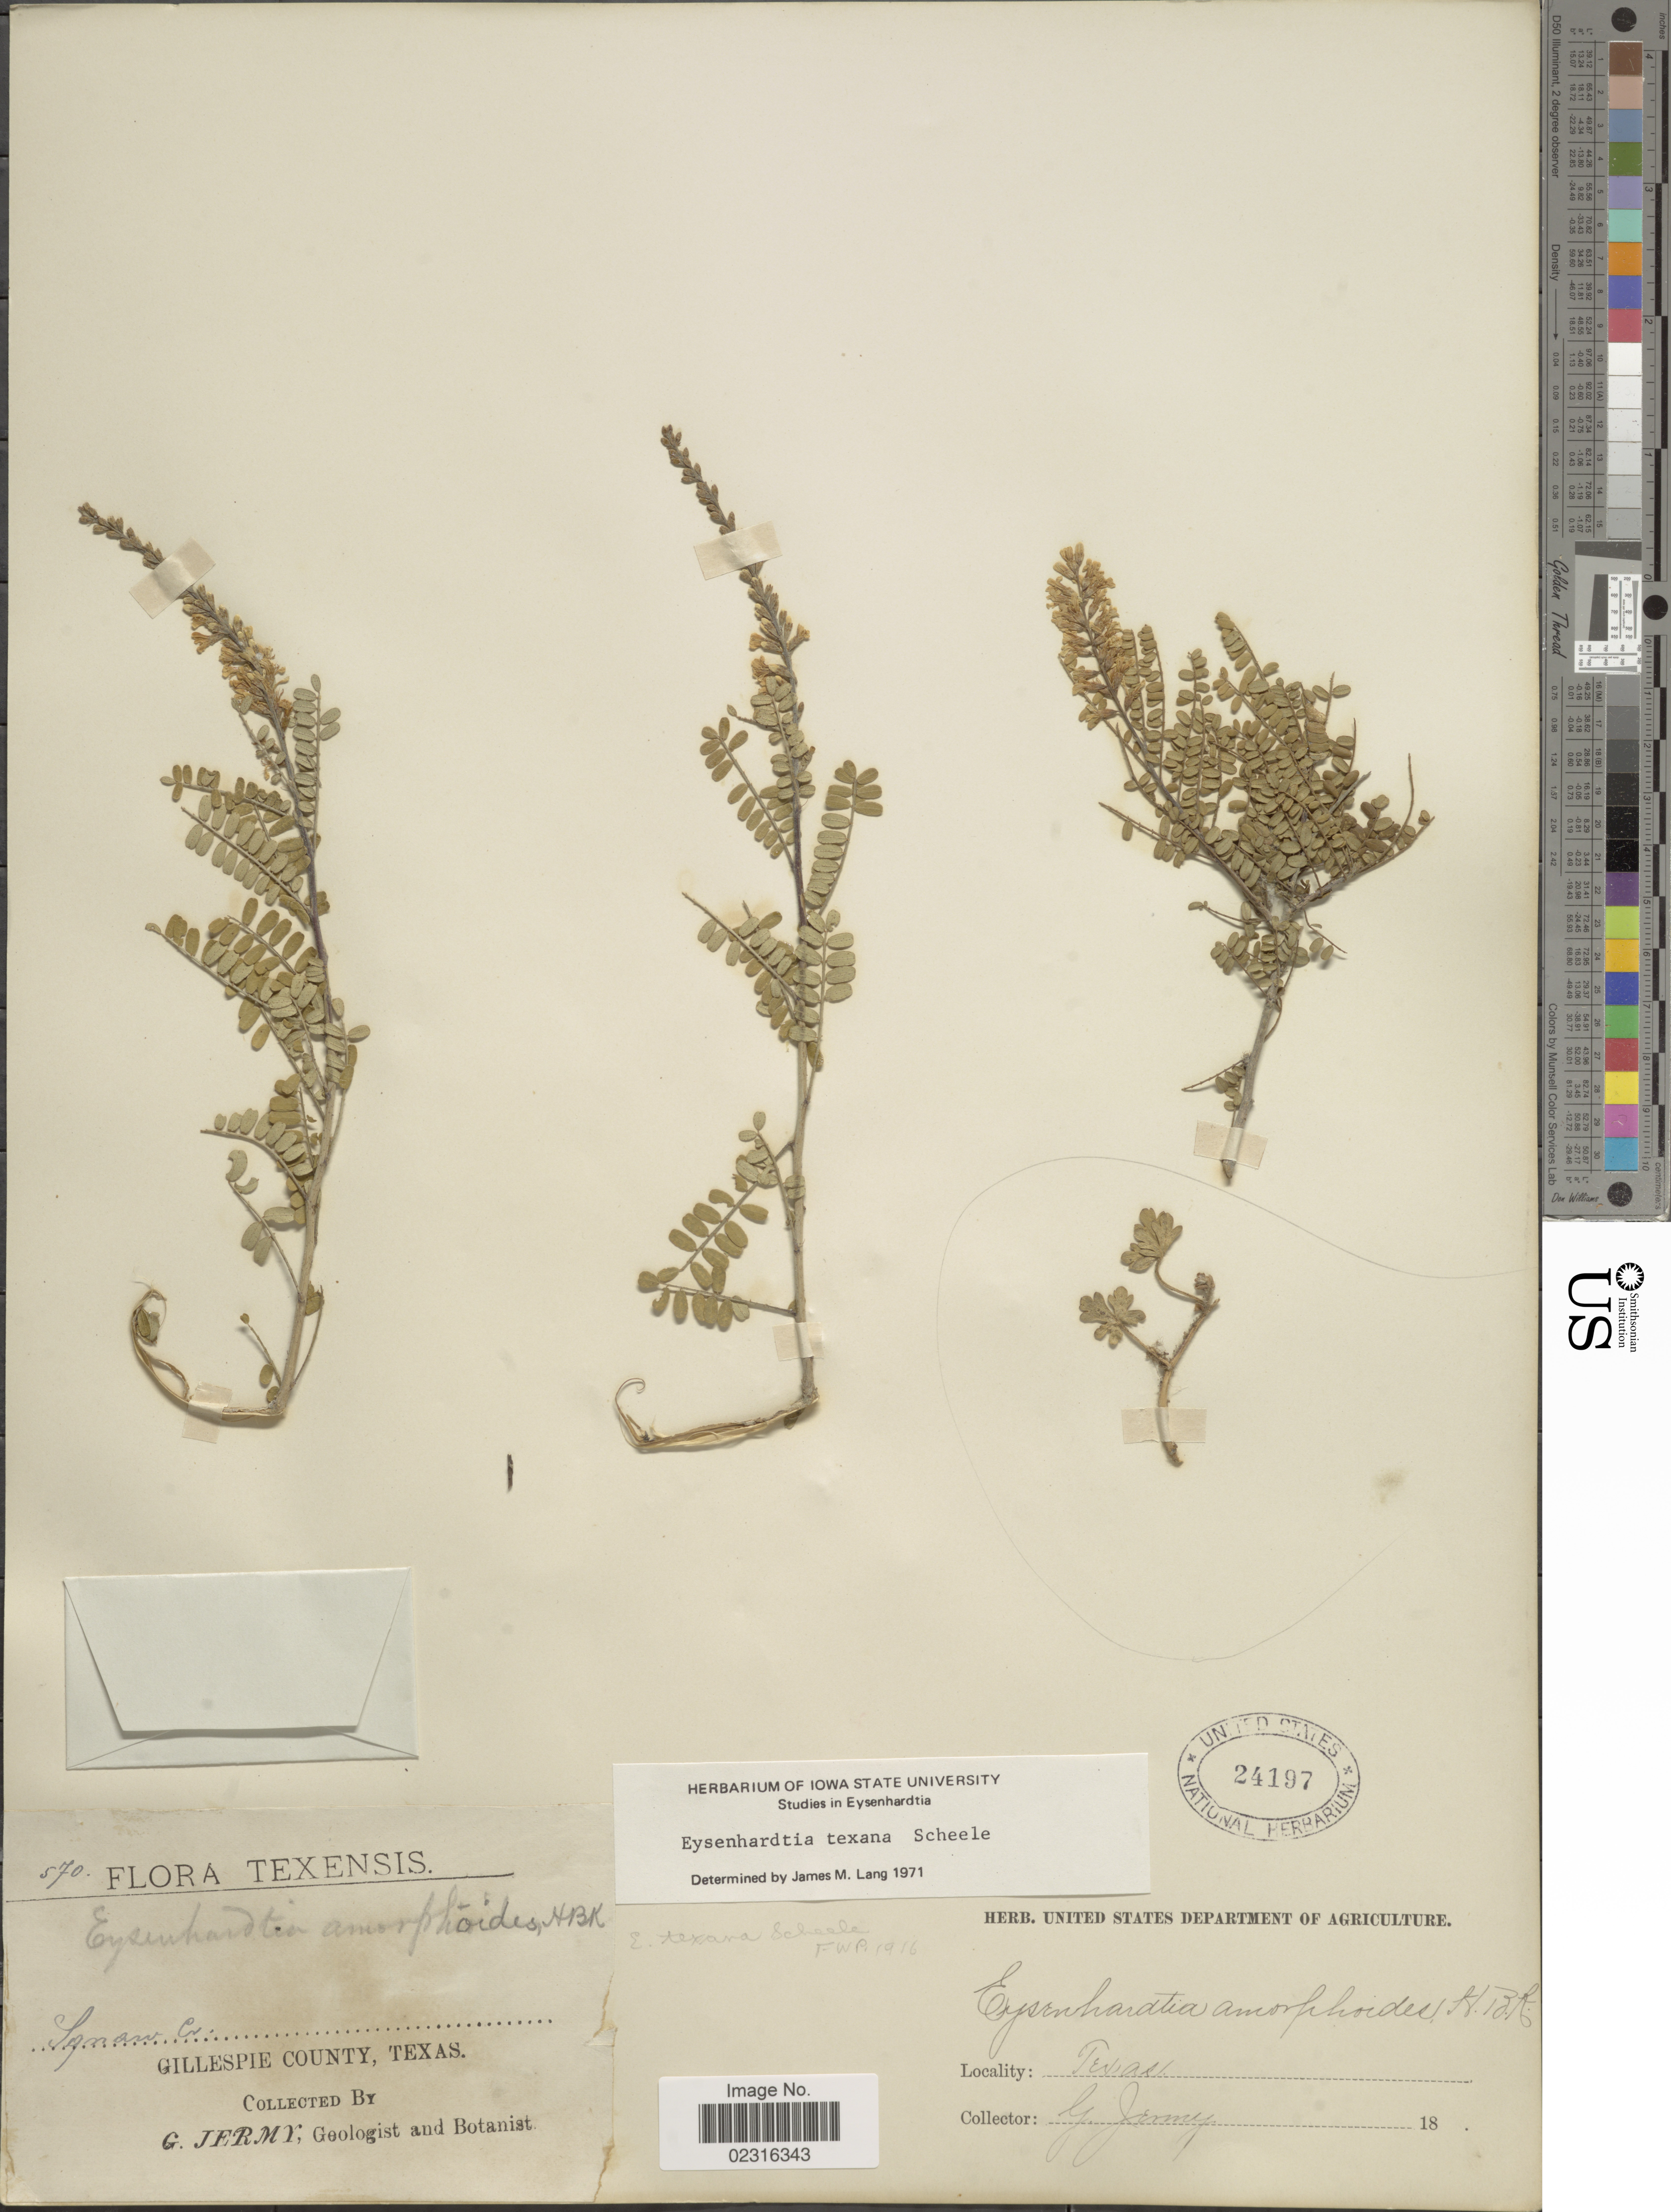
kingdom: Plantae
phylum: Tracheophyta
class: Magnoliopsida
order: Fabales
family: Fabaceae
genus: Eysenhardtia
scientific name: Eysenhardtia texana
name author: Scheele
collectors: G. Jermy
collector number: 570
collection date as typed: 18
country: United States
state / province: Texas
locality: Texensis, Squaw Cr, Gillespie County.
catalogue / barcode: US 24197